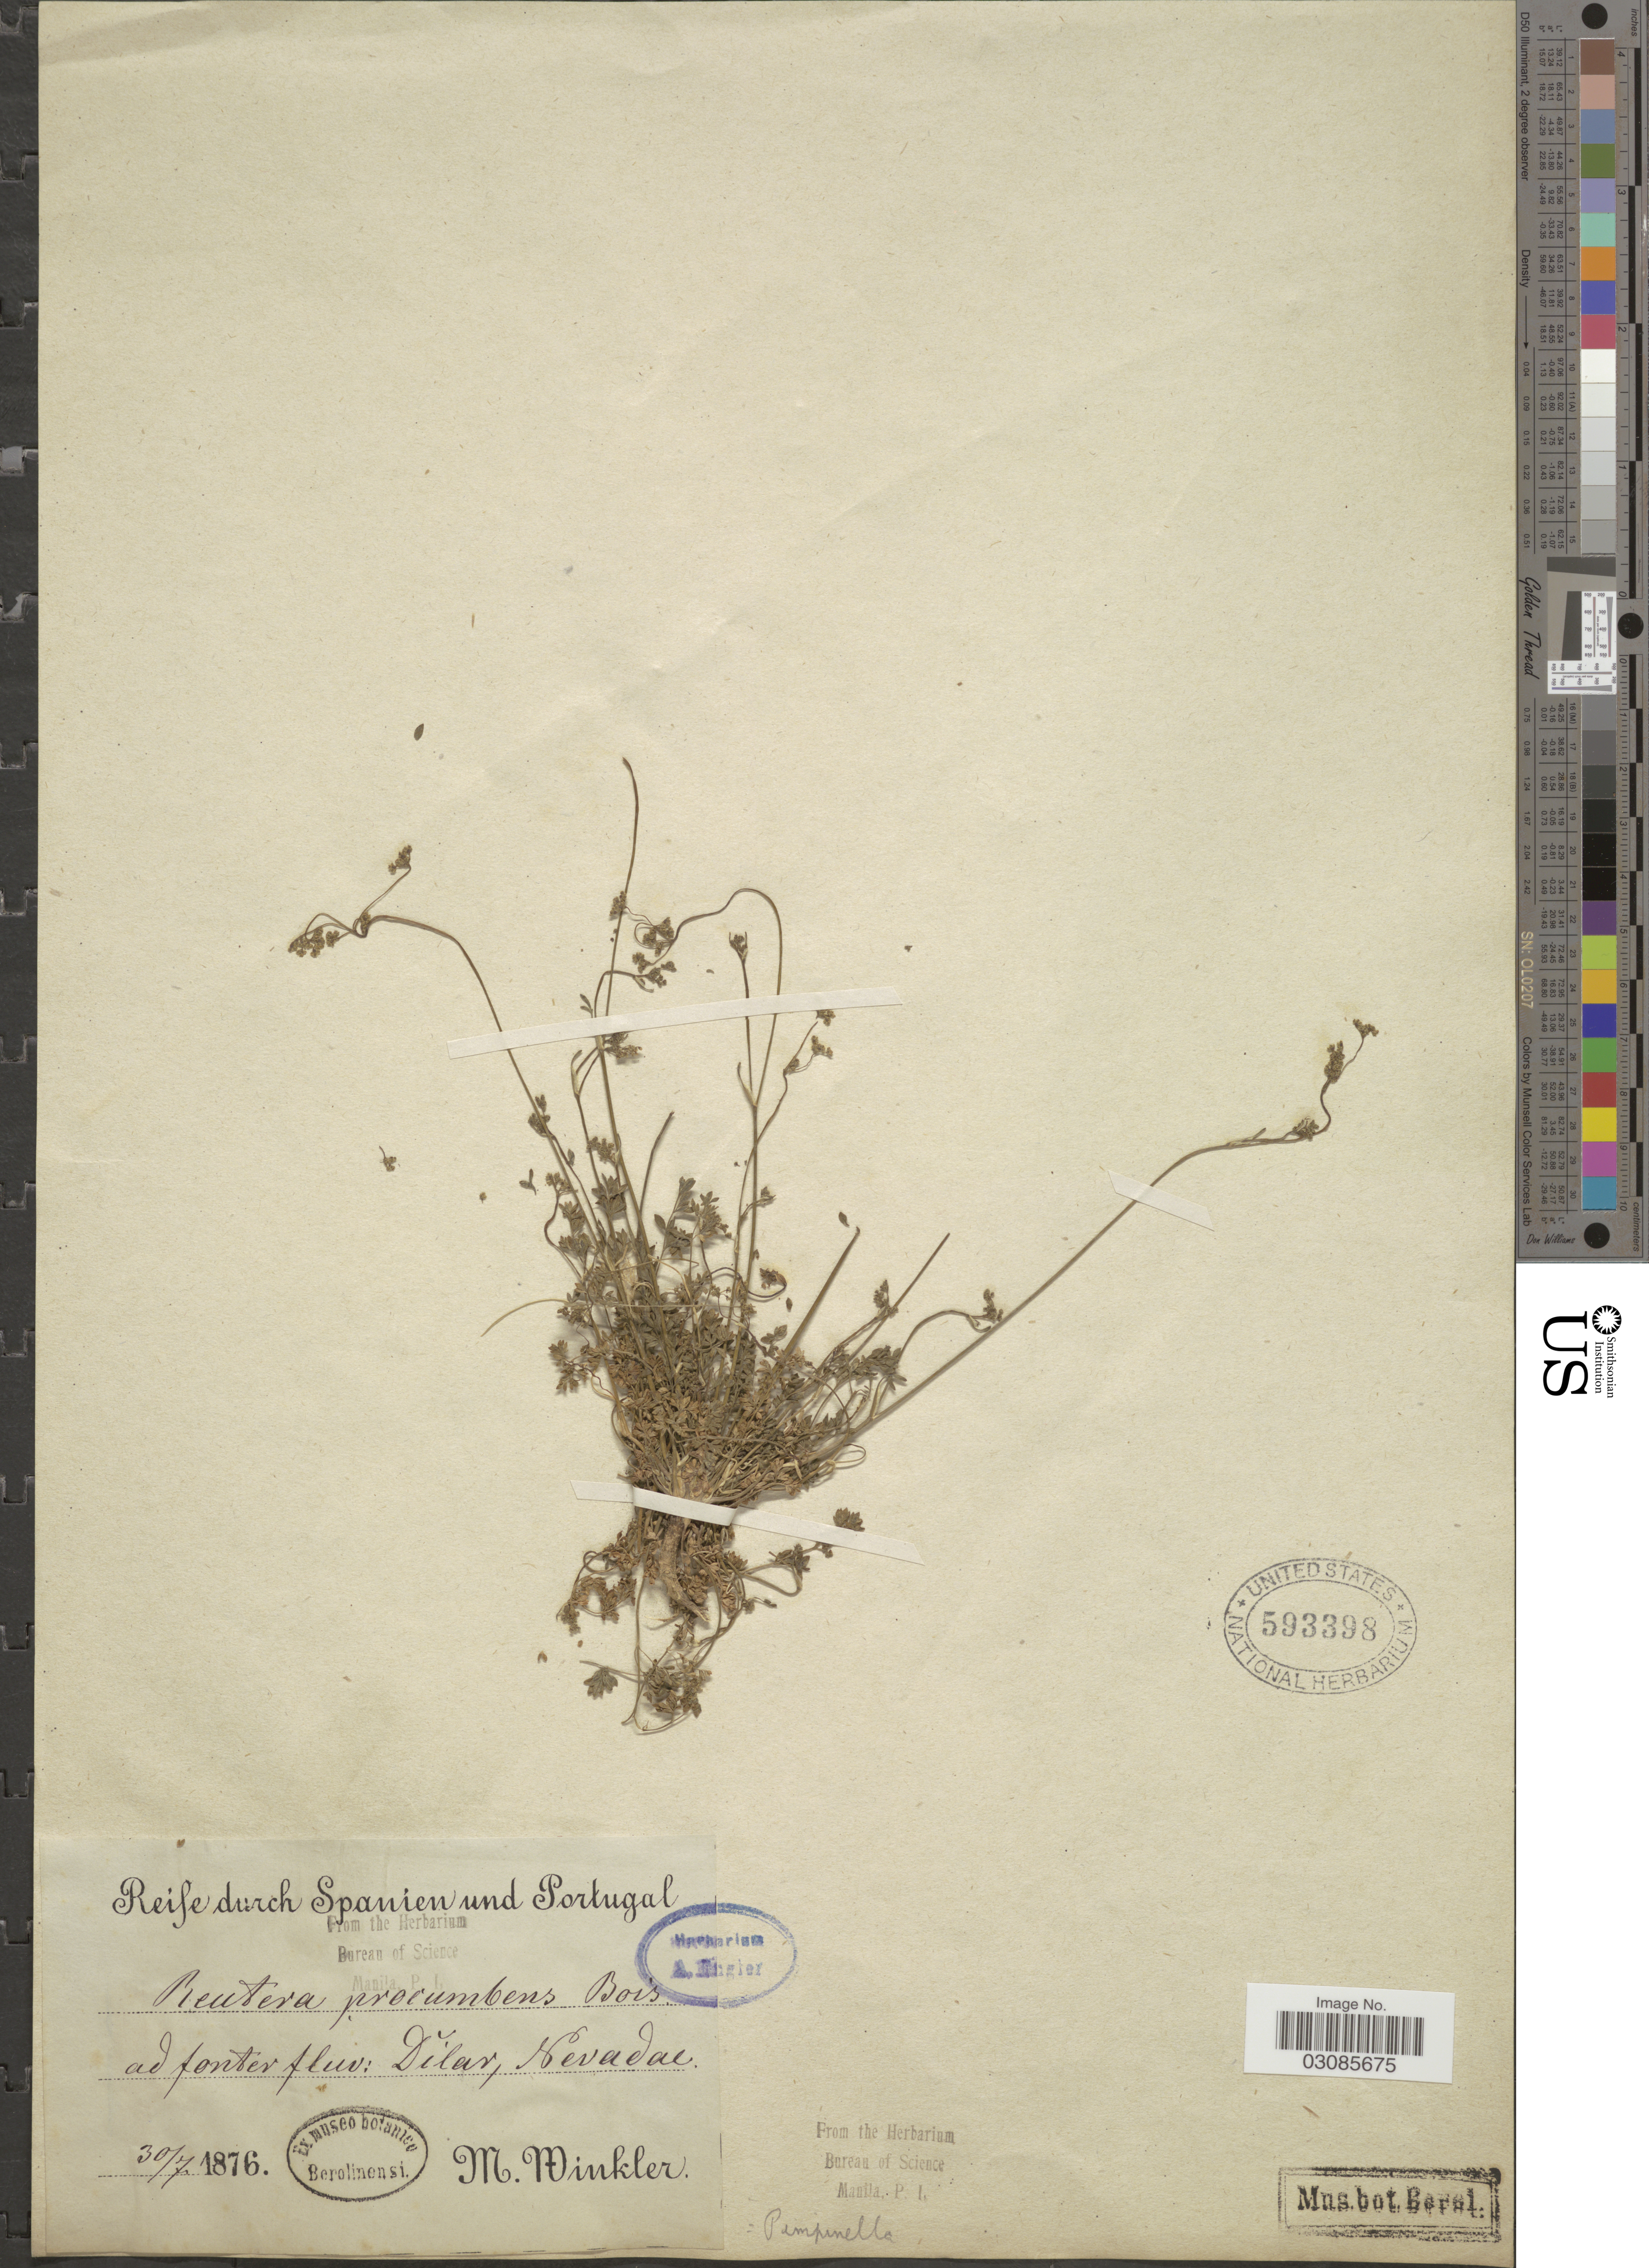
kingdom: Plantae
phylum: Tracheophyta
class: Magnoliopsida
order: Apiales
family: Apiaceae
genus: Pimpinella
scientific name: Pimpinella procumbens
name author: (Boiss.) Pau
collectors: M. Winkler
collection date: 1876-07-30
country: Spain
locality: Spanien und Portugal. Ad fonter fluv: Dilar, Nevadae.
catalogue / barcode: US 593398